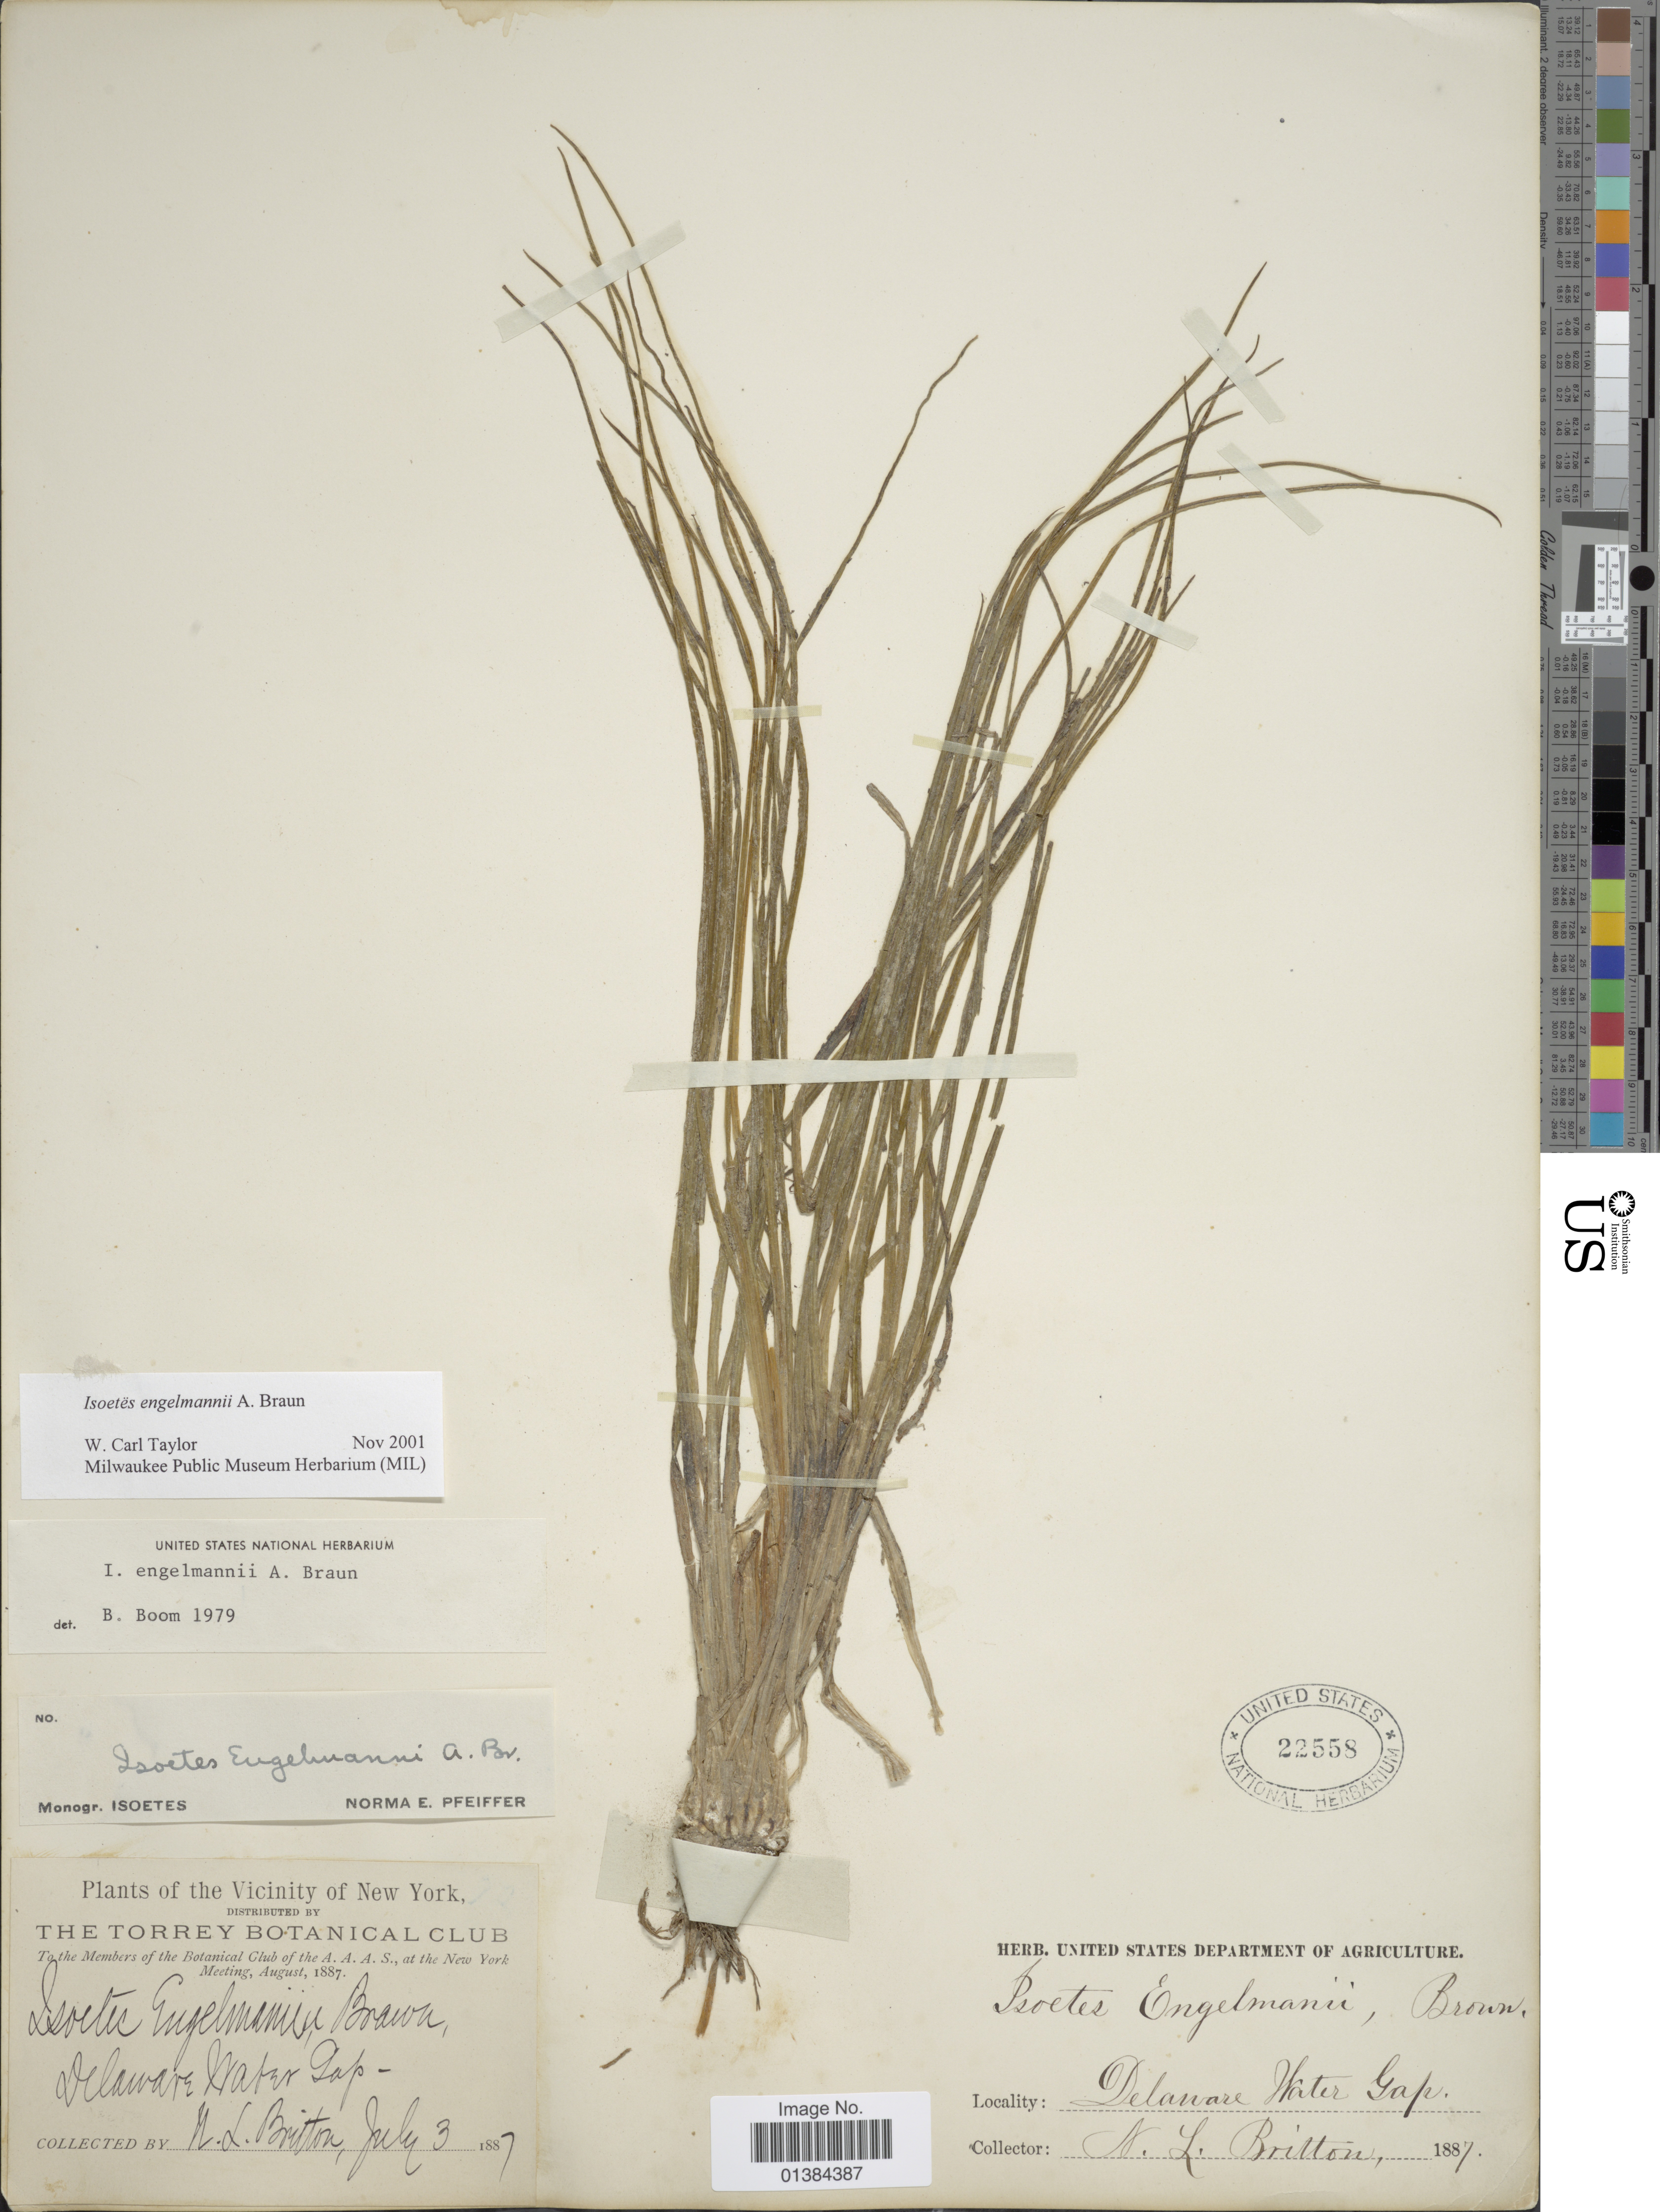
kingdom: Plantae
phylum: Tracheophyta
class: Lycopodiopsida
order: Isoetales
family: Isoetaceae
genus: Isoetes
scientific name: Isoetes engelmannii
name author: A. Braun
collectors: N. Britton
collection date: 1887-07-03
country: United States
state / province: Delaware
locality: Vicinity of New York.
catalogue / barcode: US 22558